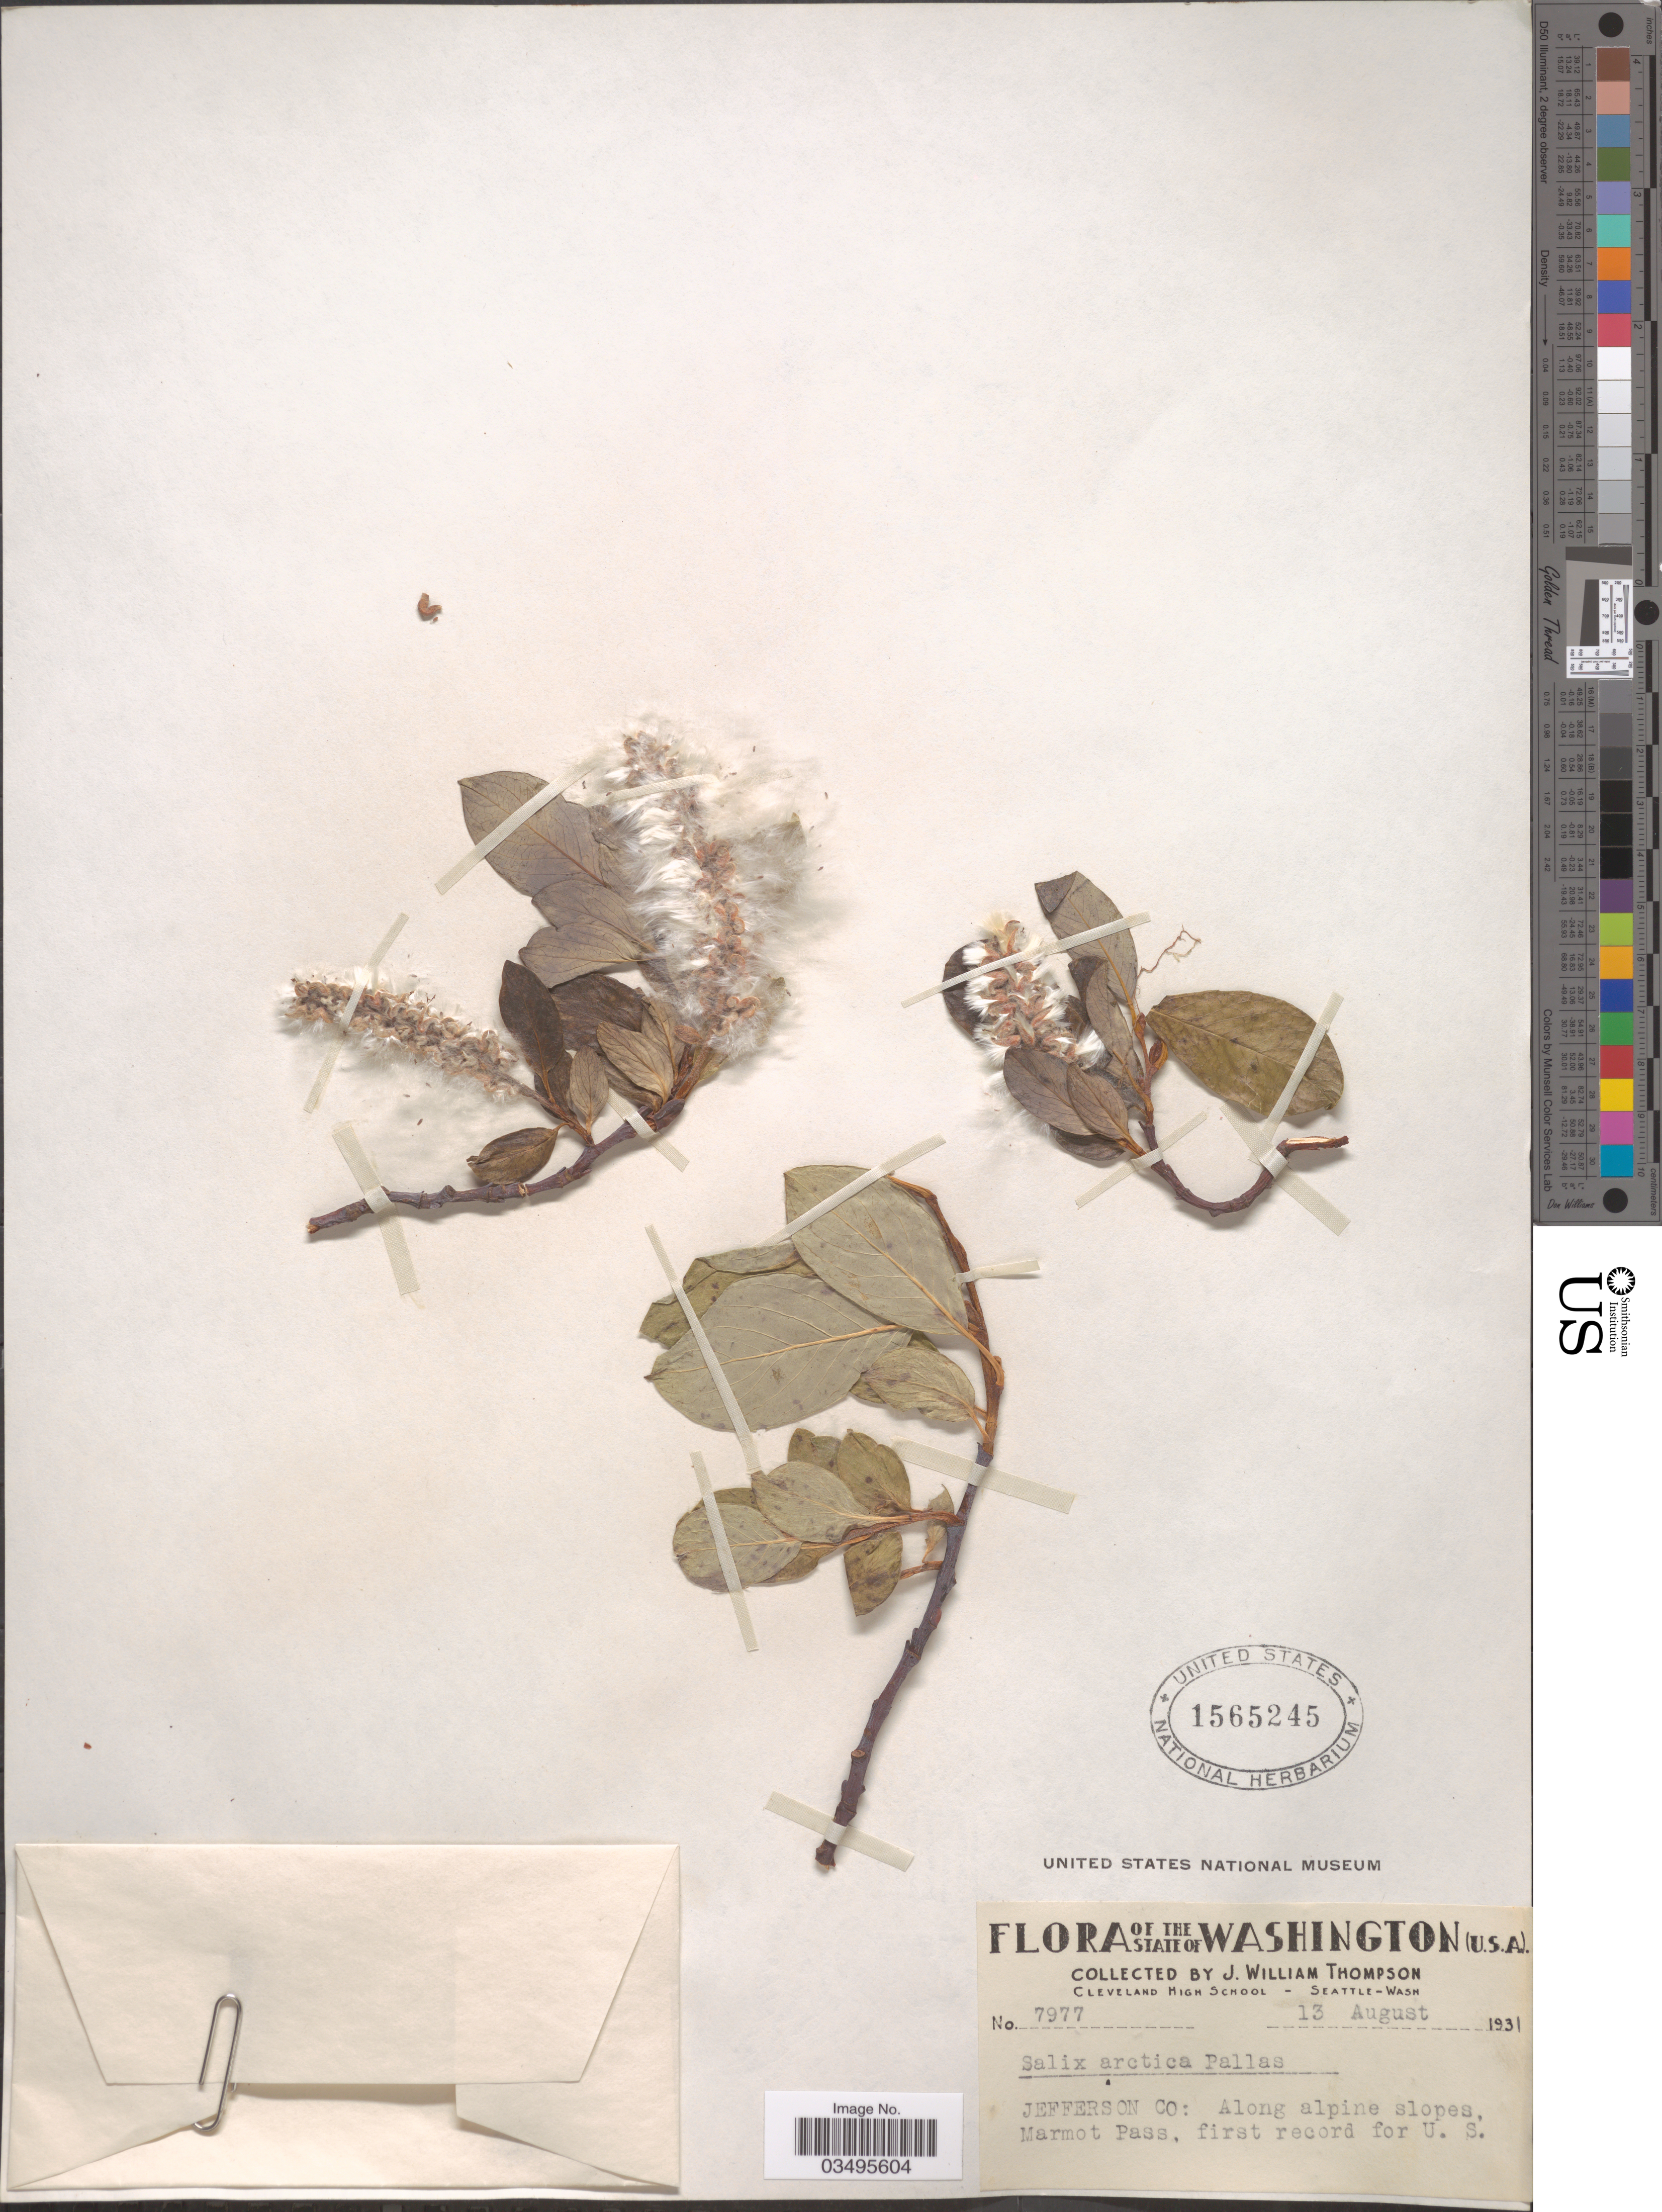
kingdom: Plantae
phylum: Tracheophyta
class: Magnoliopsida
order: Malpighiales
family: Salicaceae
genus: Salix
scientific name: Salix arctica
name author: Pall.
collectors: J. W. Thompson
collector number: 7977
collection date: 1931-08-13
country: United States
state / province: Washington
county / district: Jefferson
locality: Jefferson Co: Along alpine slopes, Marmot Pass.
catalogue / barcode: US 1565245